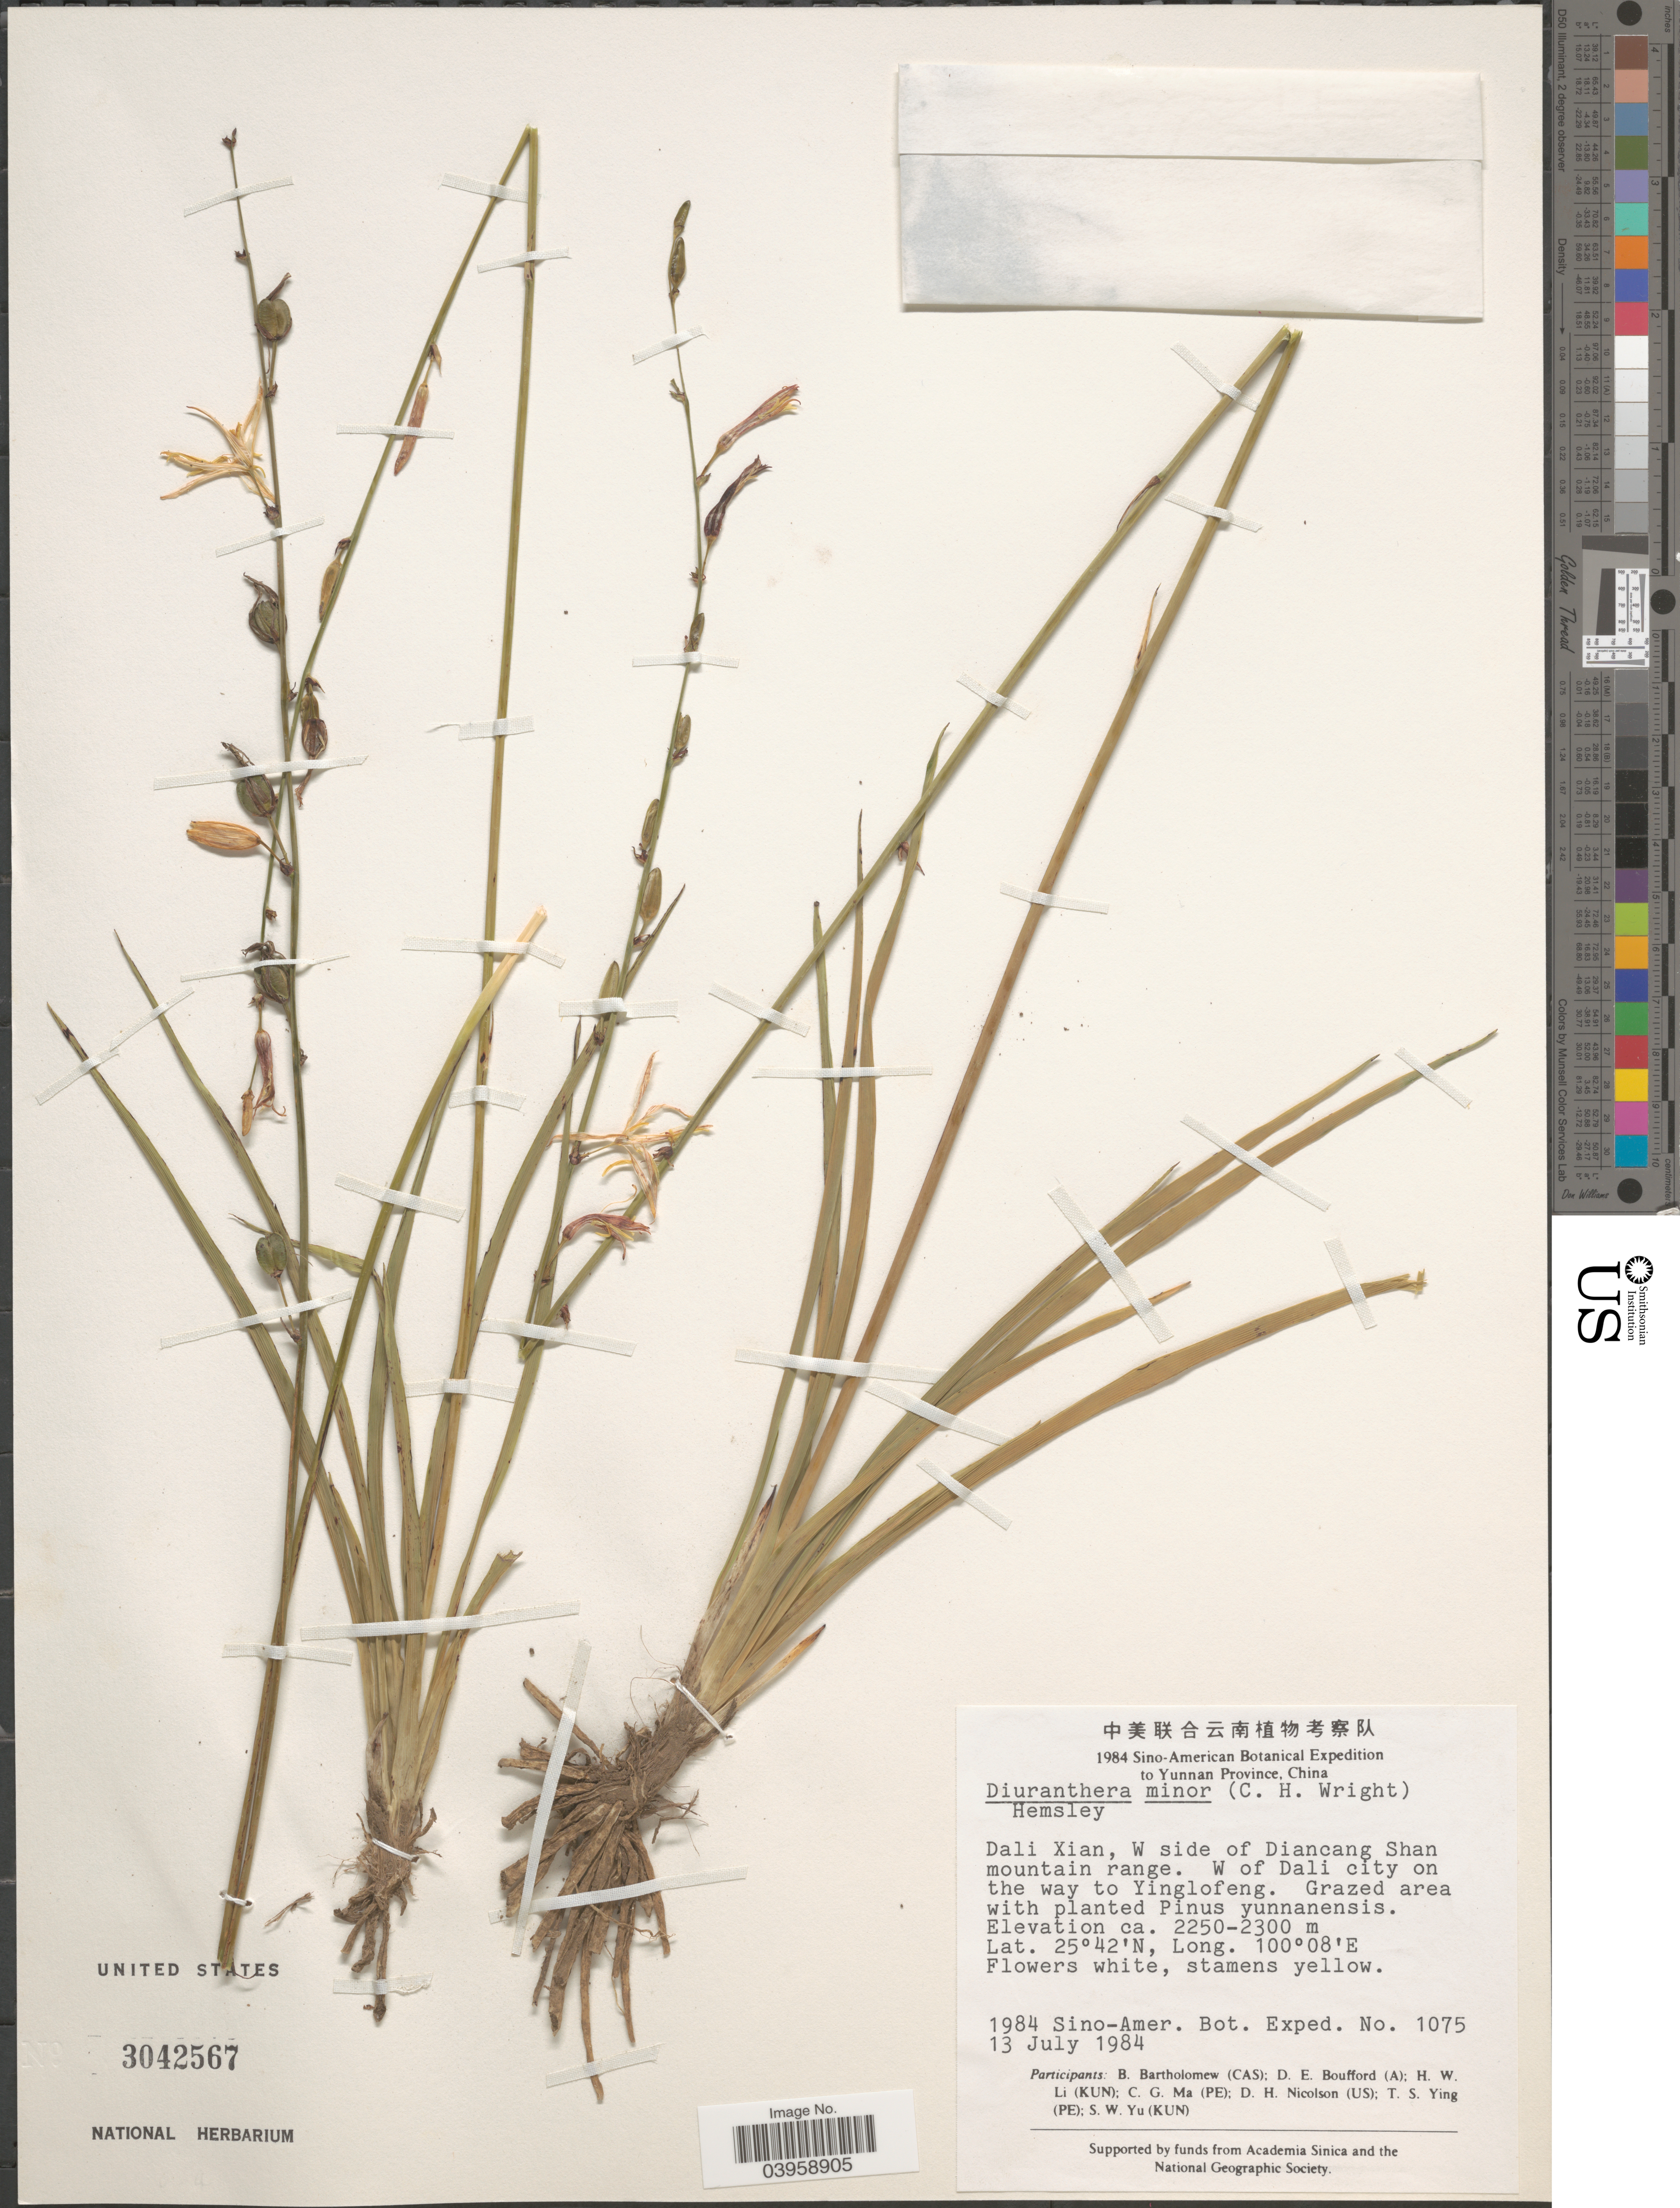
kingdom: Plantae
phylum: Tracheophyta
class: Liliopsida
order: Asparagales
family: Asparagaceae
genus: Diuranthera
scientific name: Diuranthera minor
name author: C.H. Wright ex Hemsl.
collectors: Sino-Amer. Bot. Exped. 1984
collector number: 1075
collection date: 1984-07-13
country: China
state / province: Yunnan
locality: Dali Xian, W side of Diancang Shan mountain range. W of Dali city on the way to Yinglofeng.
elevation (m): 2250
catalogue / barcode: US 3042567